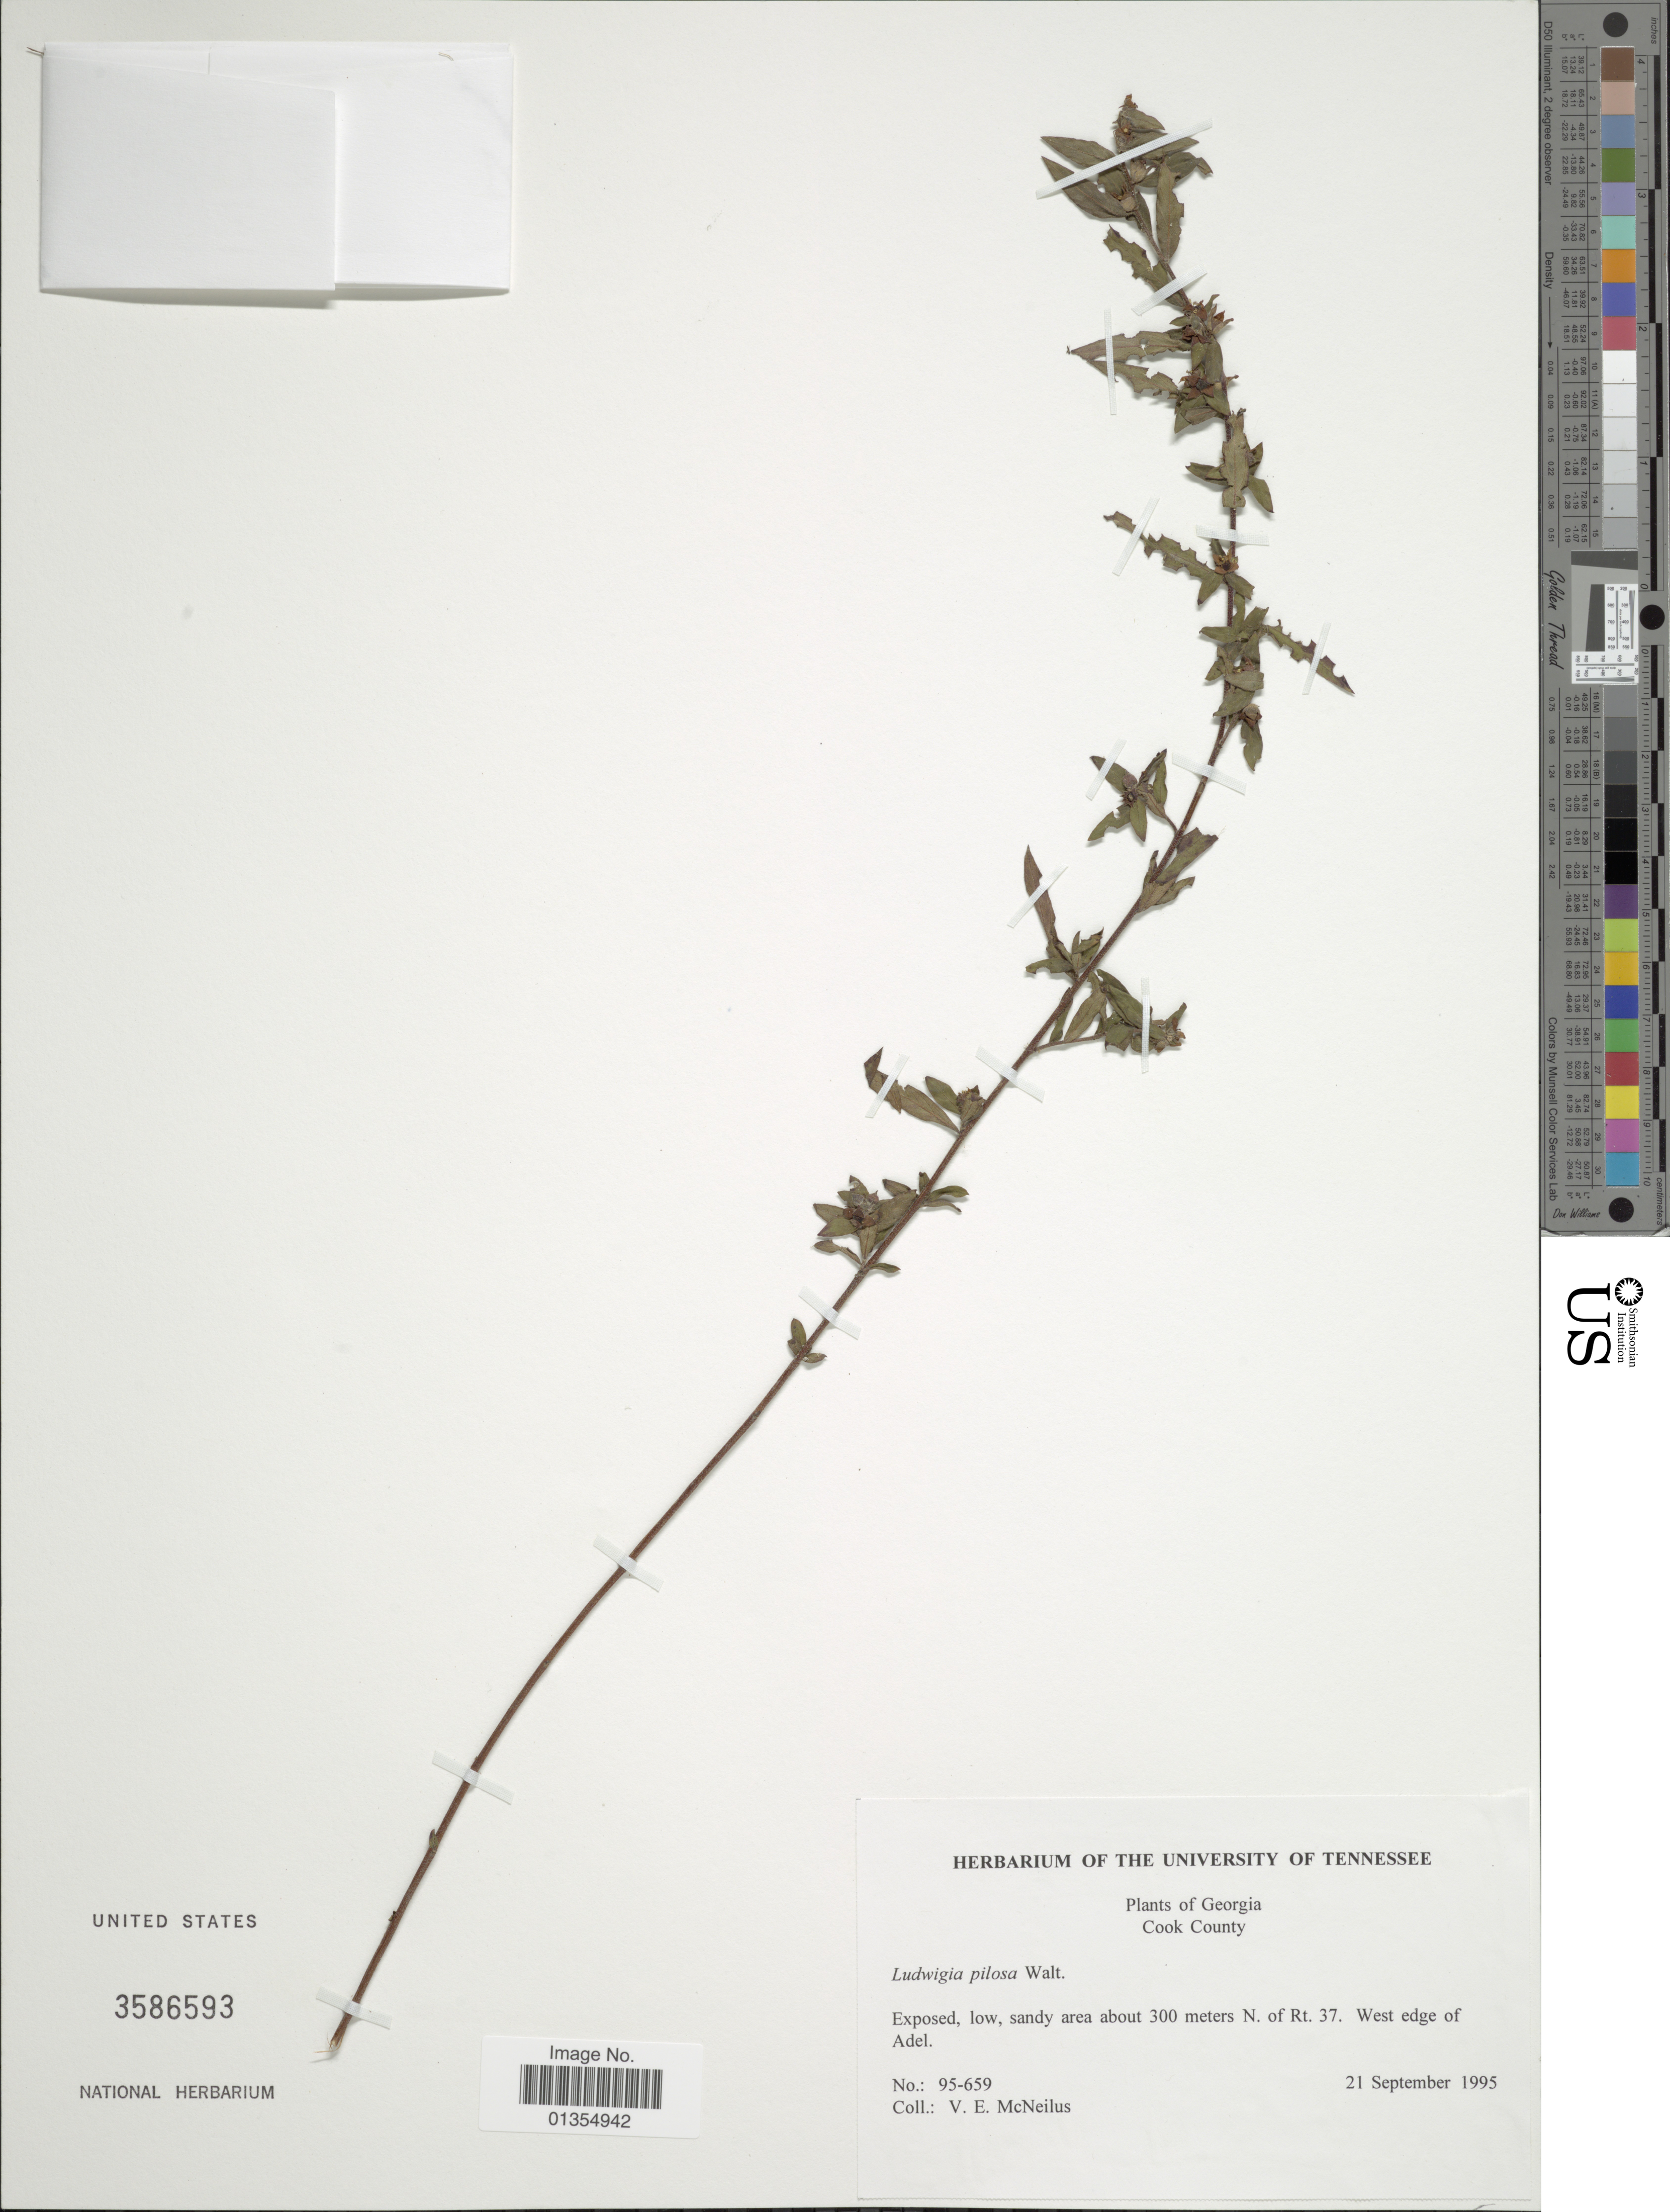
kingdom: Plantae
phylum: Tracheophyta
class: Magnoliopsida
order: Myrtales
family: Onagraceae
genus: Ludwigia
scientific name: Ludwigia pilosa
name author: Walter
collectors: V. Mcneilus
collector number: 95-659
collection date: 1995-09-21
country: United States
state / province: Georgia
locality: Cook County, area about 300 meters N. of Rt. 37, west edge of Adel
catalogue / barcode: US 3586593